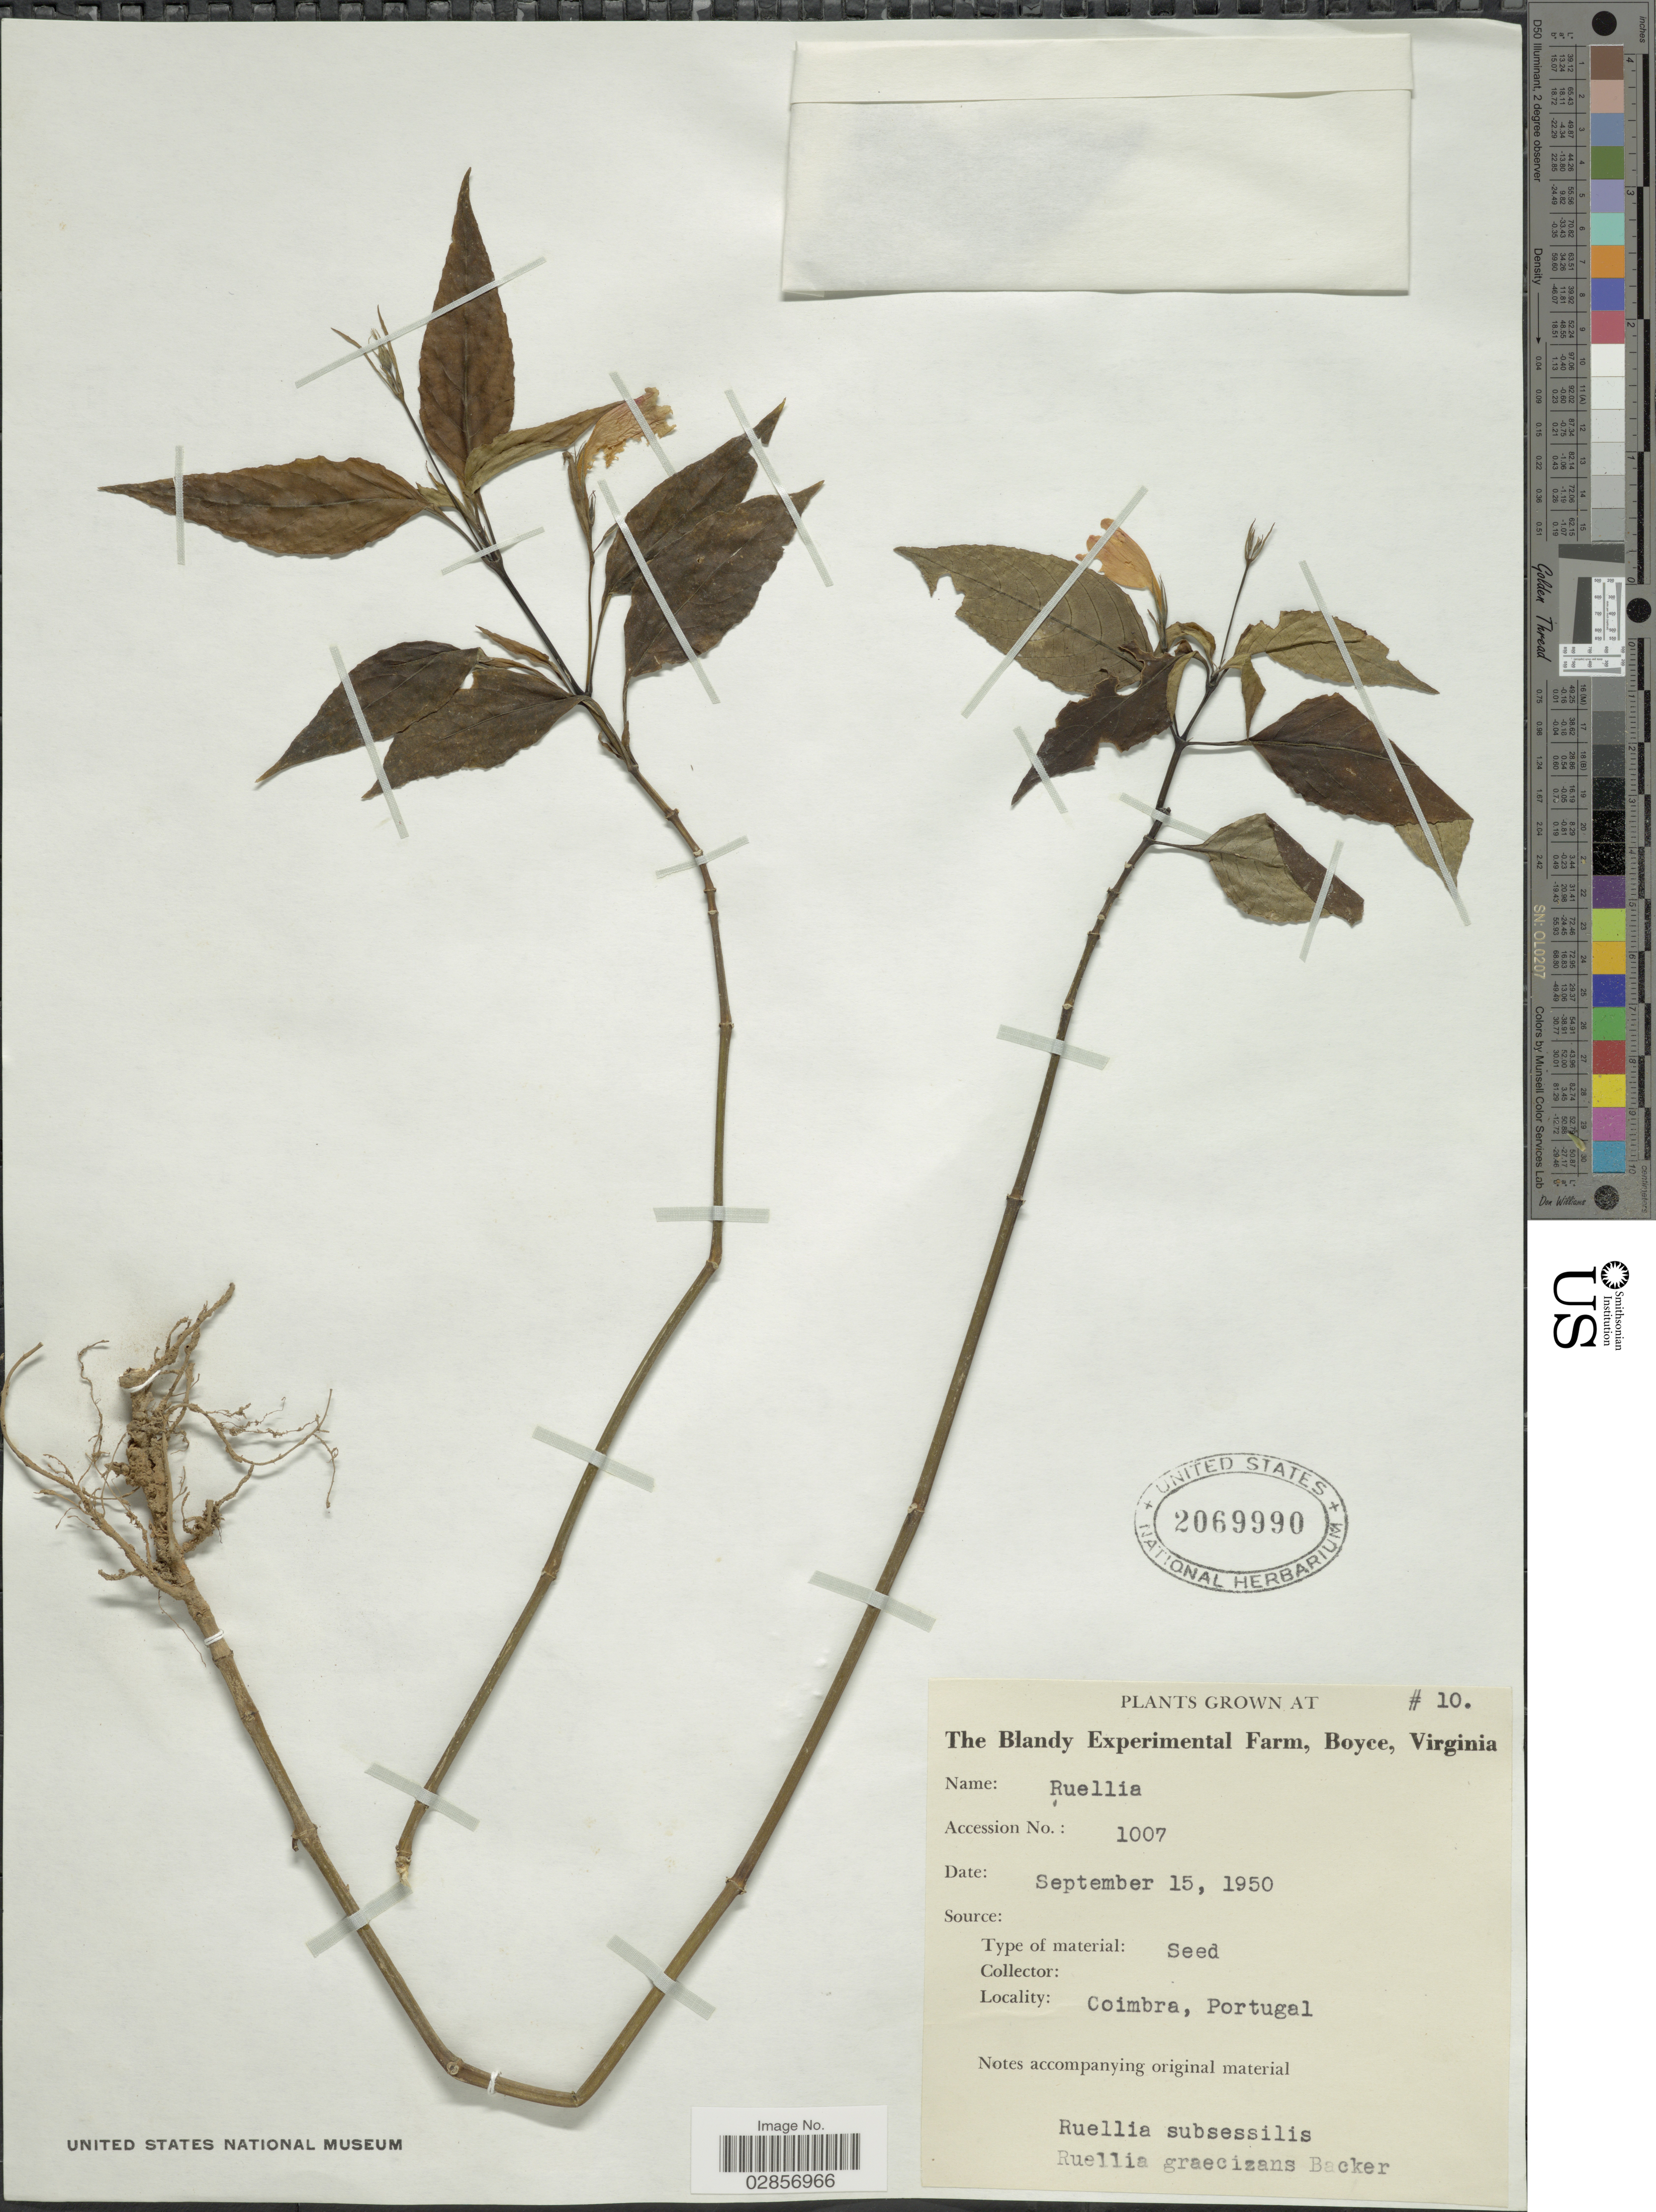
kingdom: Plantae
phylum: Tracheophyta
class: Magnoliopsida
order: Lamiales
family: Acanthaceae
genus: Ruellia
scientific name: Ruellia brevifolia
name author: (Pohl) C. Ezcurra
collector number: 10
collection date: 1950-09-15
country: United States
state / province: Virginia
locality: The Blandy Experimental Farm, Boyce.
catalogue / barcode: US 2069990